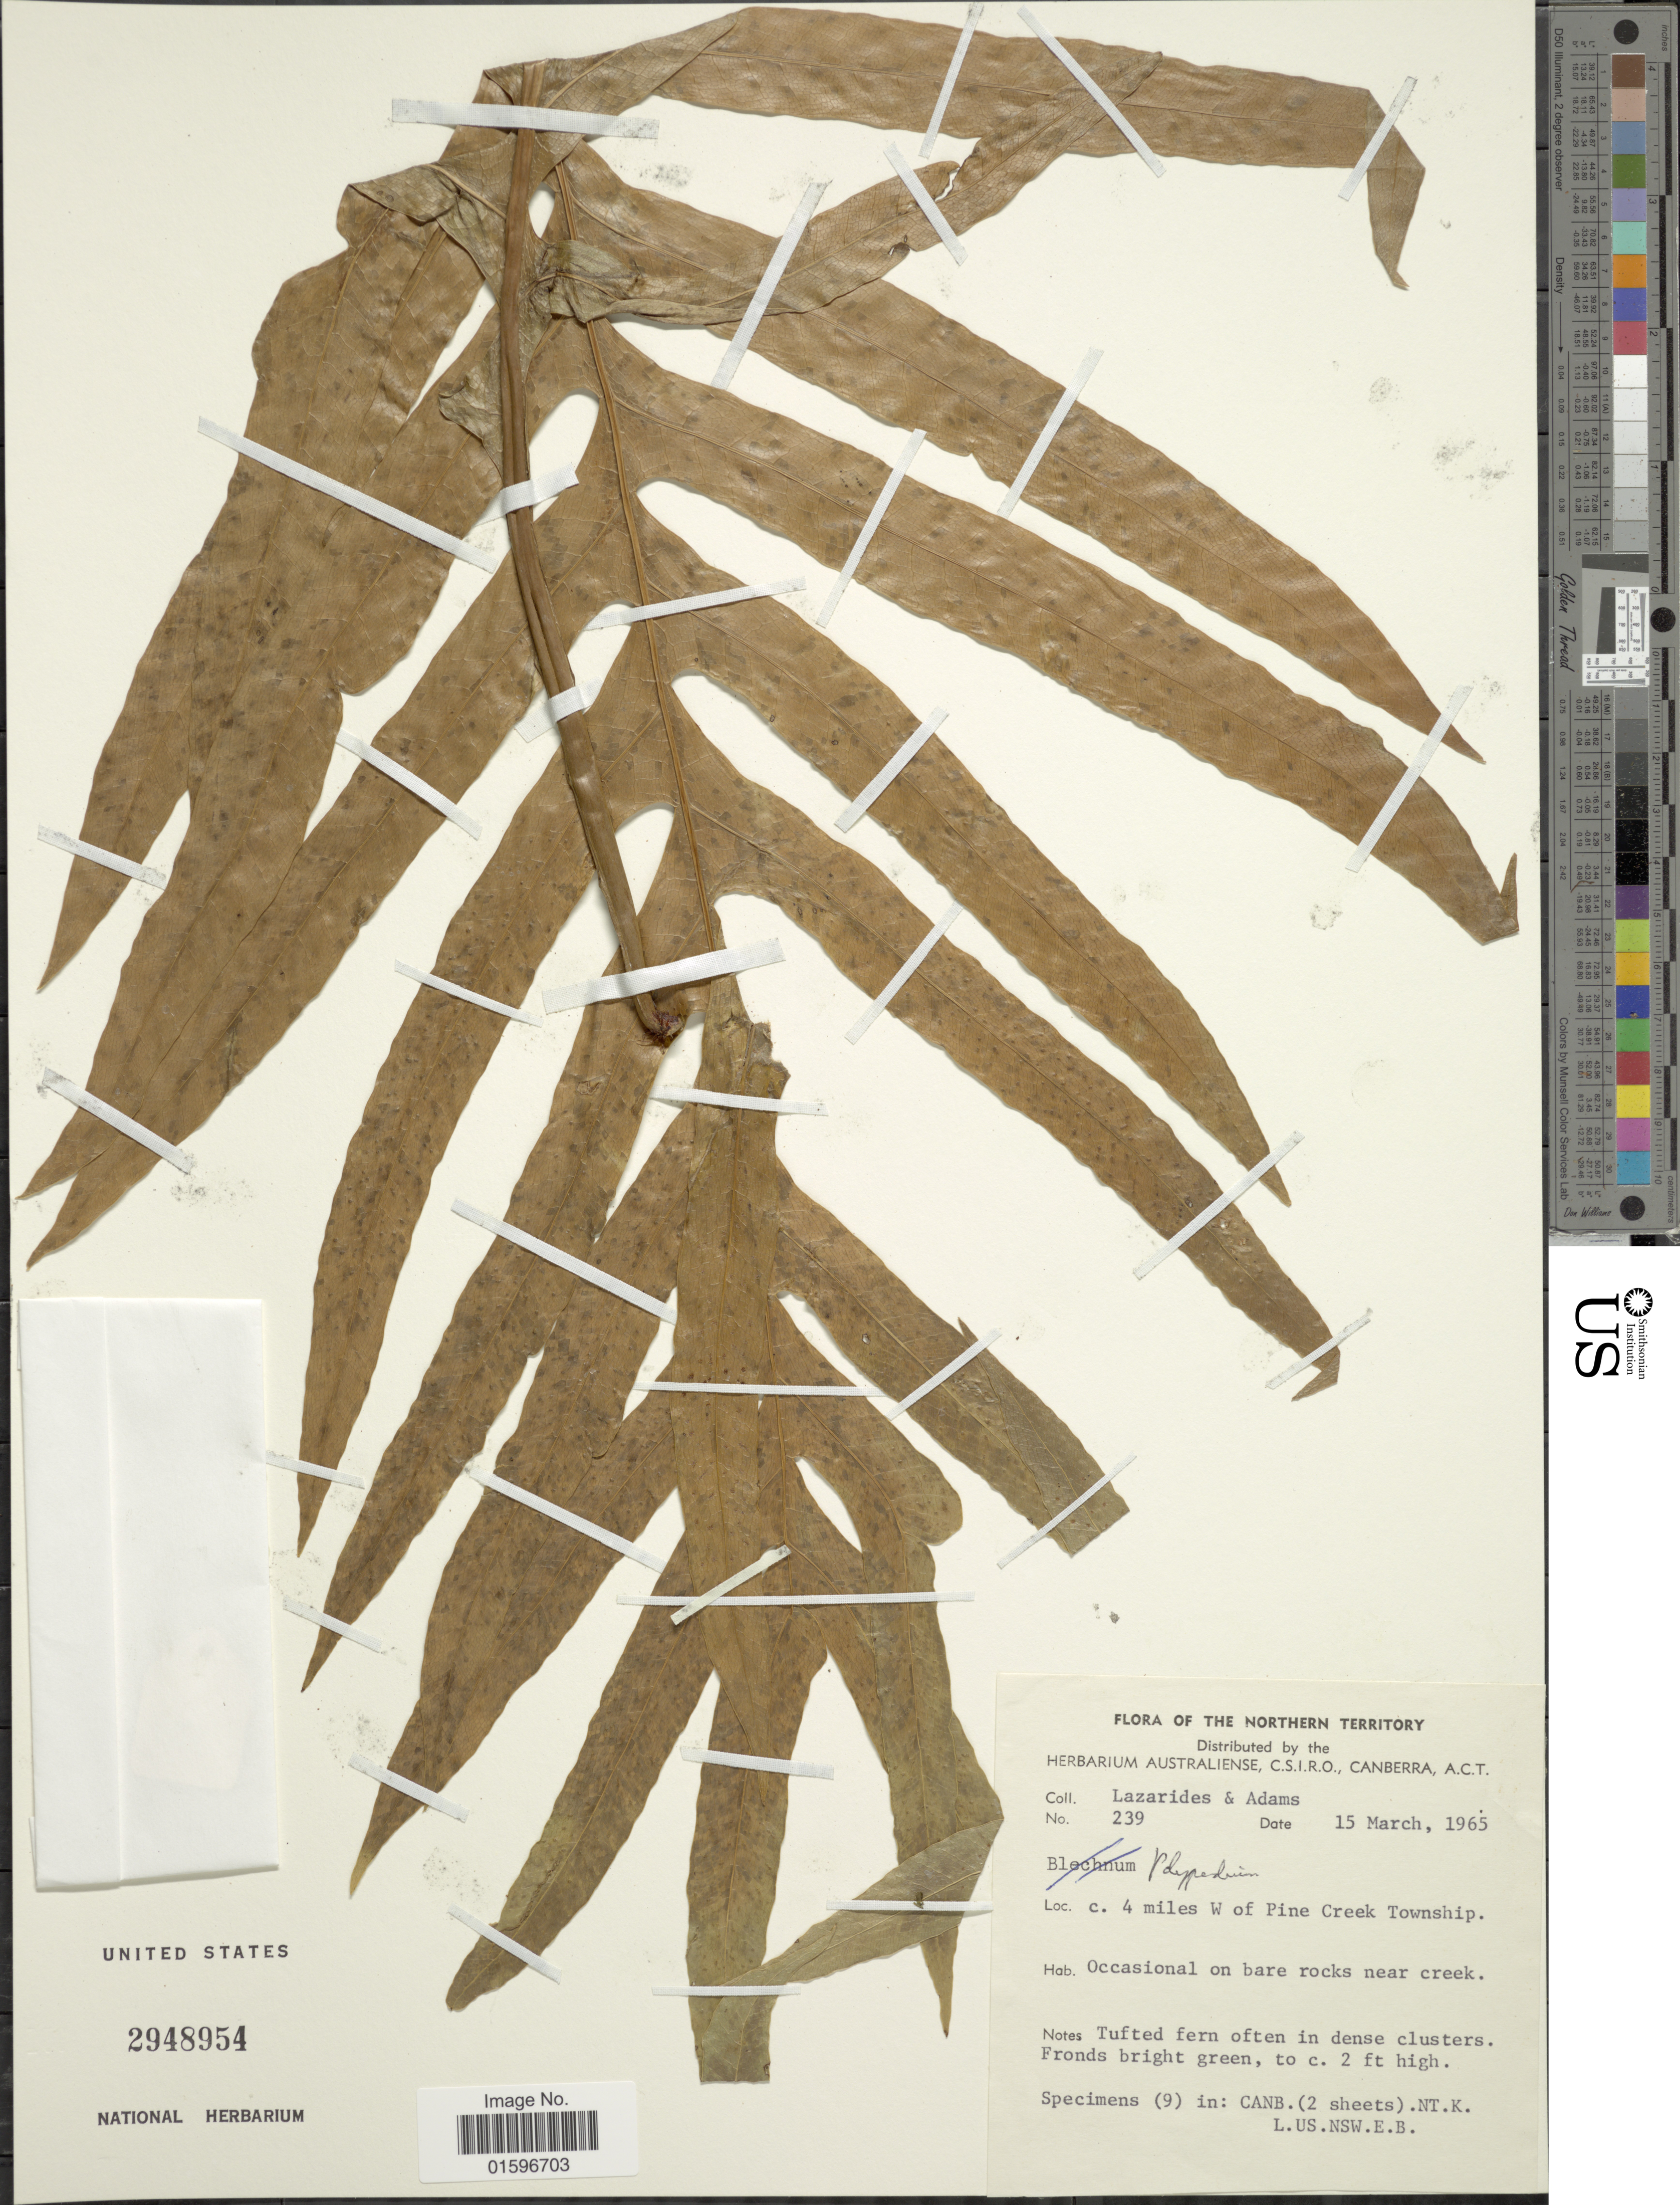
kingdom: Plantae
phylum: Tracheophyta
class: Polypodiopsida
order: Polypodiales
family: Polypodiaceae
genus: Polypodium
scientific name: Polypodium sp.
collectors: M. Lazarides & Adams, --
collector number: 239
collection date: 1965-03-15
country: Australia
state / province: Northern Territory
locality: Northern Territory, c. 4 miles W of Pine Creek Township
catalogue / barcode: US 2948954